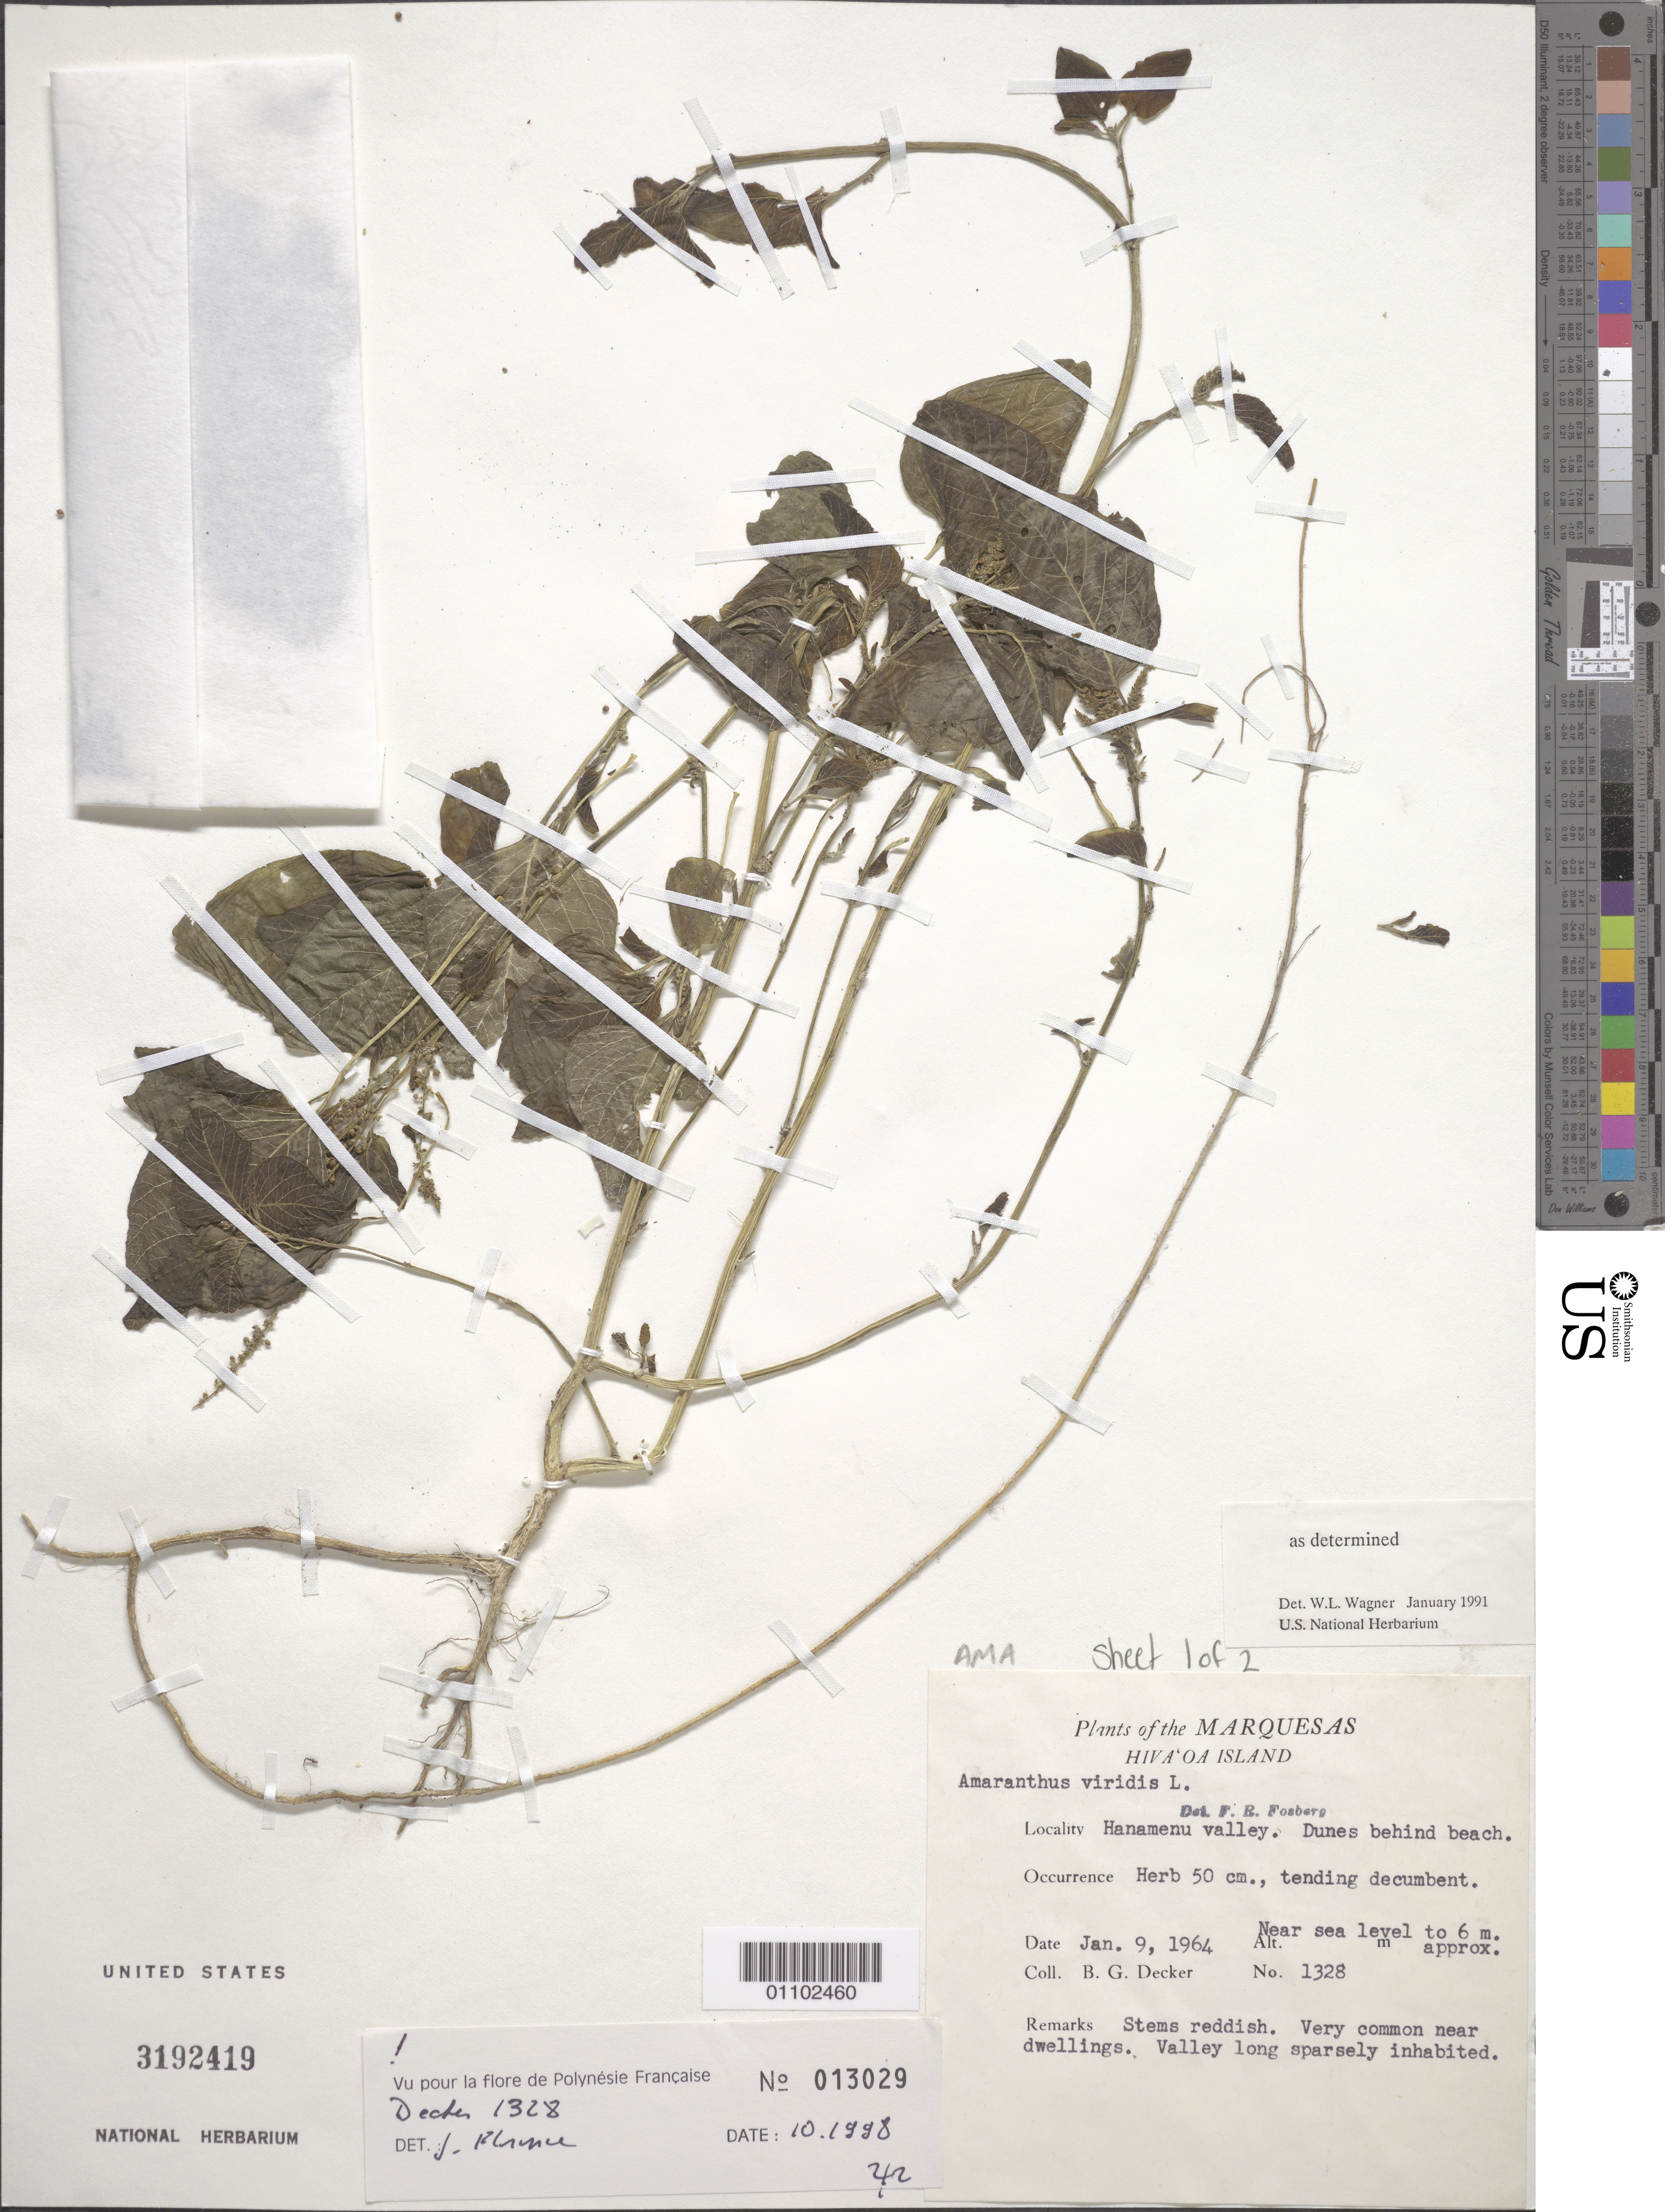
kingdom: Plantae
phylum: Tracheophyta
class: Magnoliopsida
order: Caryophyllales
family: Amaranthaceae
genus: Amaranthus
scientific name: Amaranthus viridis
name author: L.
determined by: Wagner, W. L., (BOT), Smithsonian Institution - National Museum of Natural History (UNITED STATES)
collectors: B. G. Decker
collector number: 1328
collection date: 1964-01-09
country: French Polynesia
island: Hiva Oa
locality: Hanamenu Valley, dunes behind beach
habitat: Very common near dwellings. Valley long sparsely inhabited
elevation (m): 0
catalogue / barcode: US 3192419